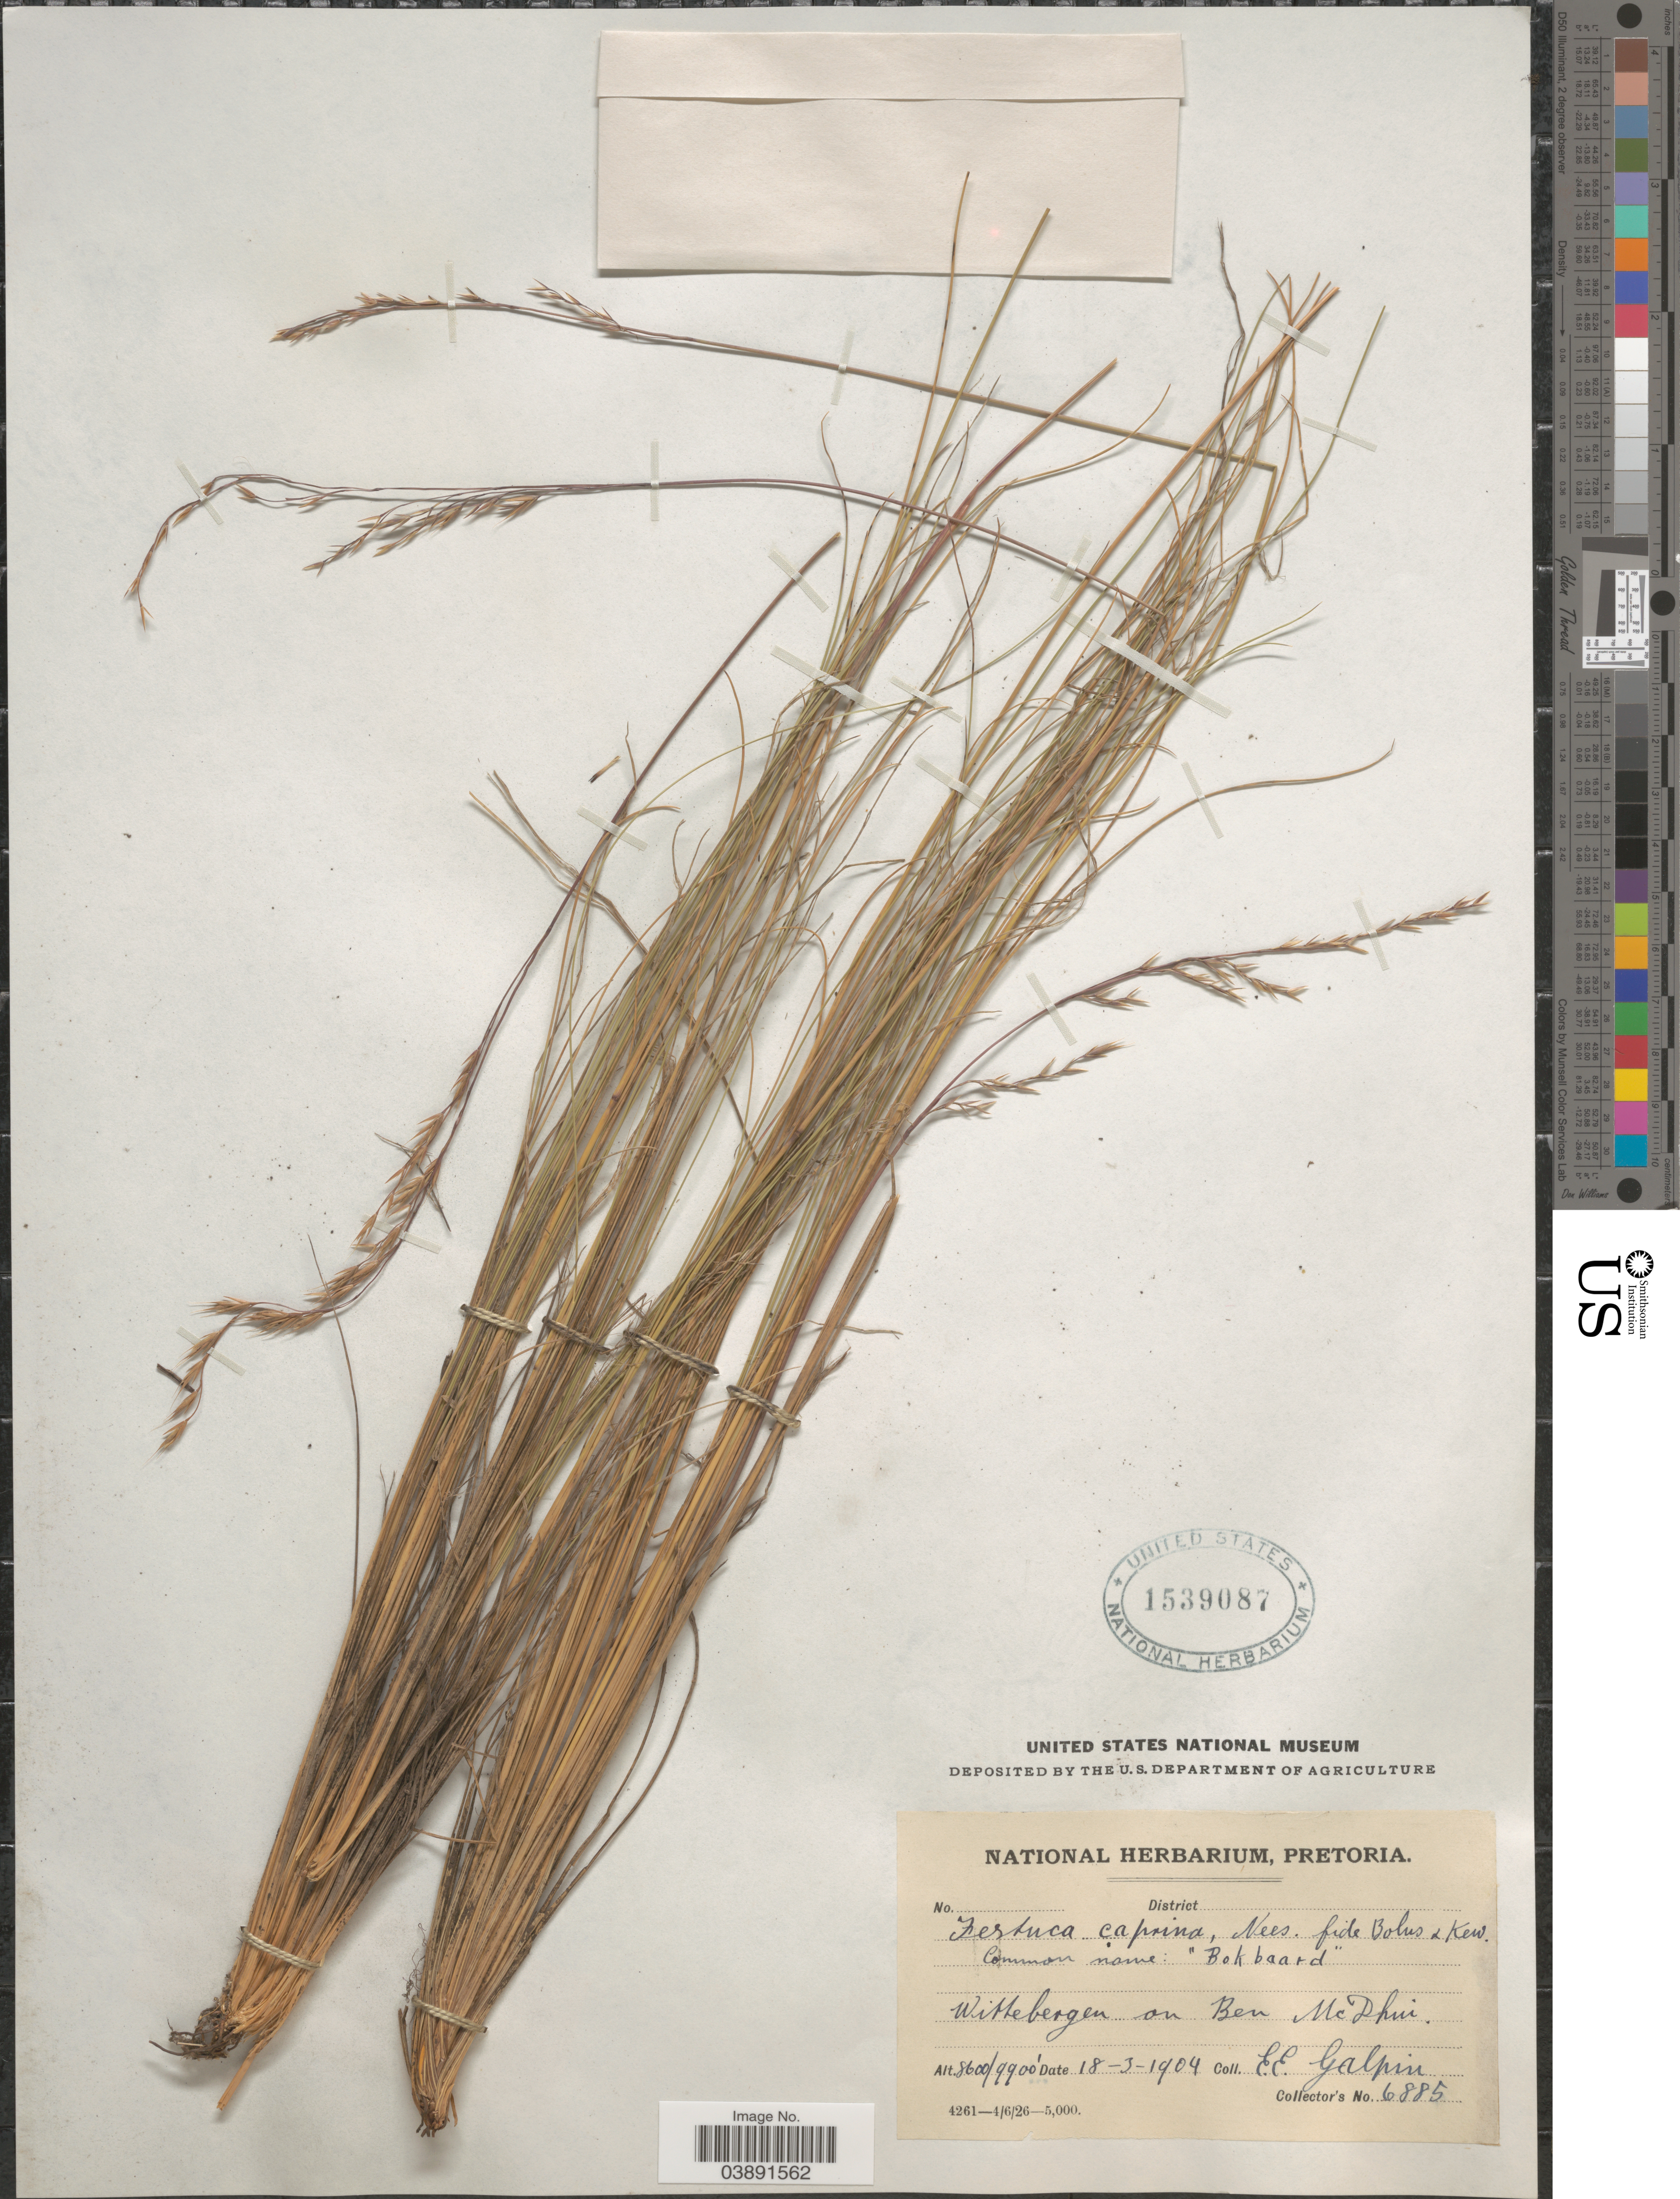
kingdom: Plantae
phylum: Tracheophyta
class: Liliopsida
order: Poales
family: Poaceae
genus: Festuca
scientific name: Festuca caprina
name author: Nees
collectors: E. Galpin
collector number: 6885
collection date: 1904-03-18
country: South Africa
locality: Wittebergen on Ben McDhui.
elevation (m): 2621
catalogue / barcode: US 1539087